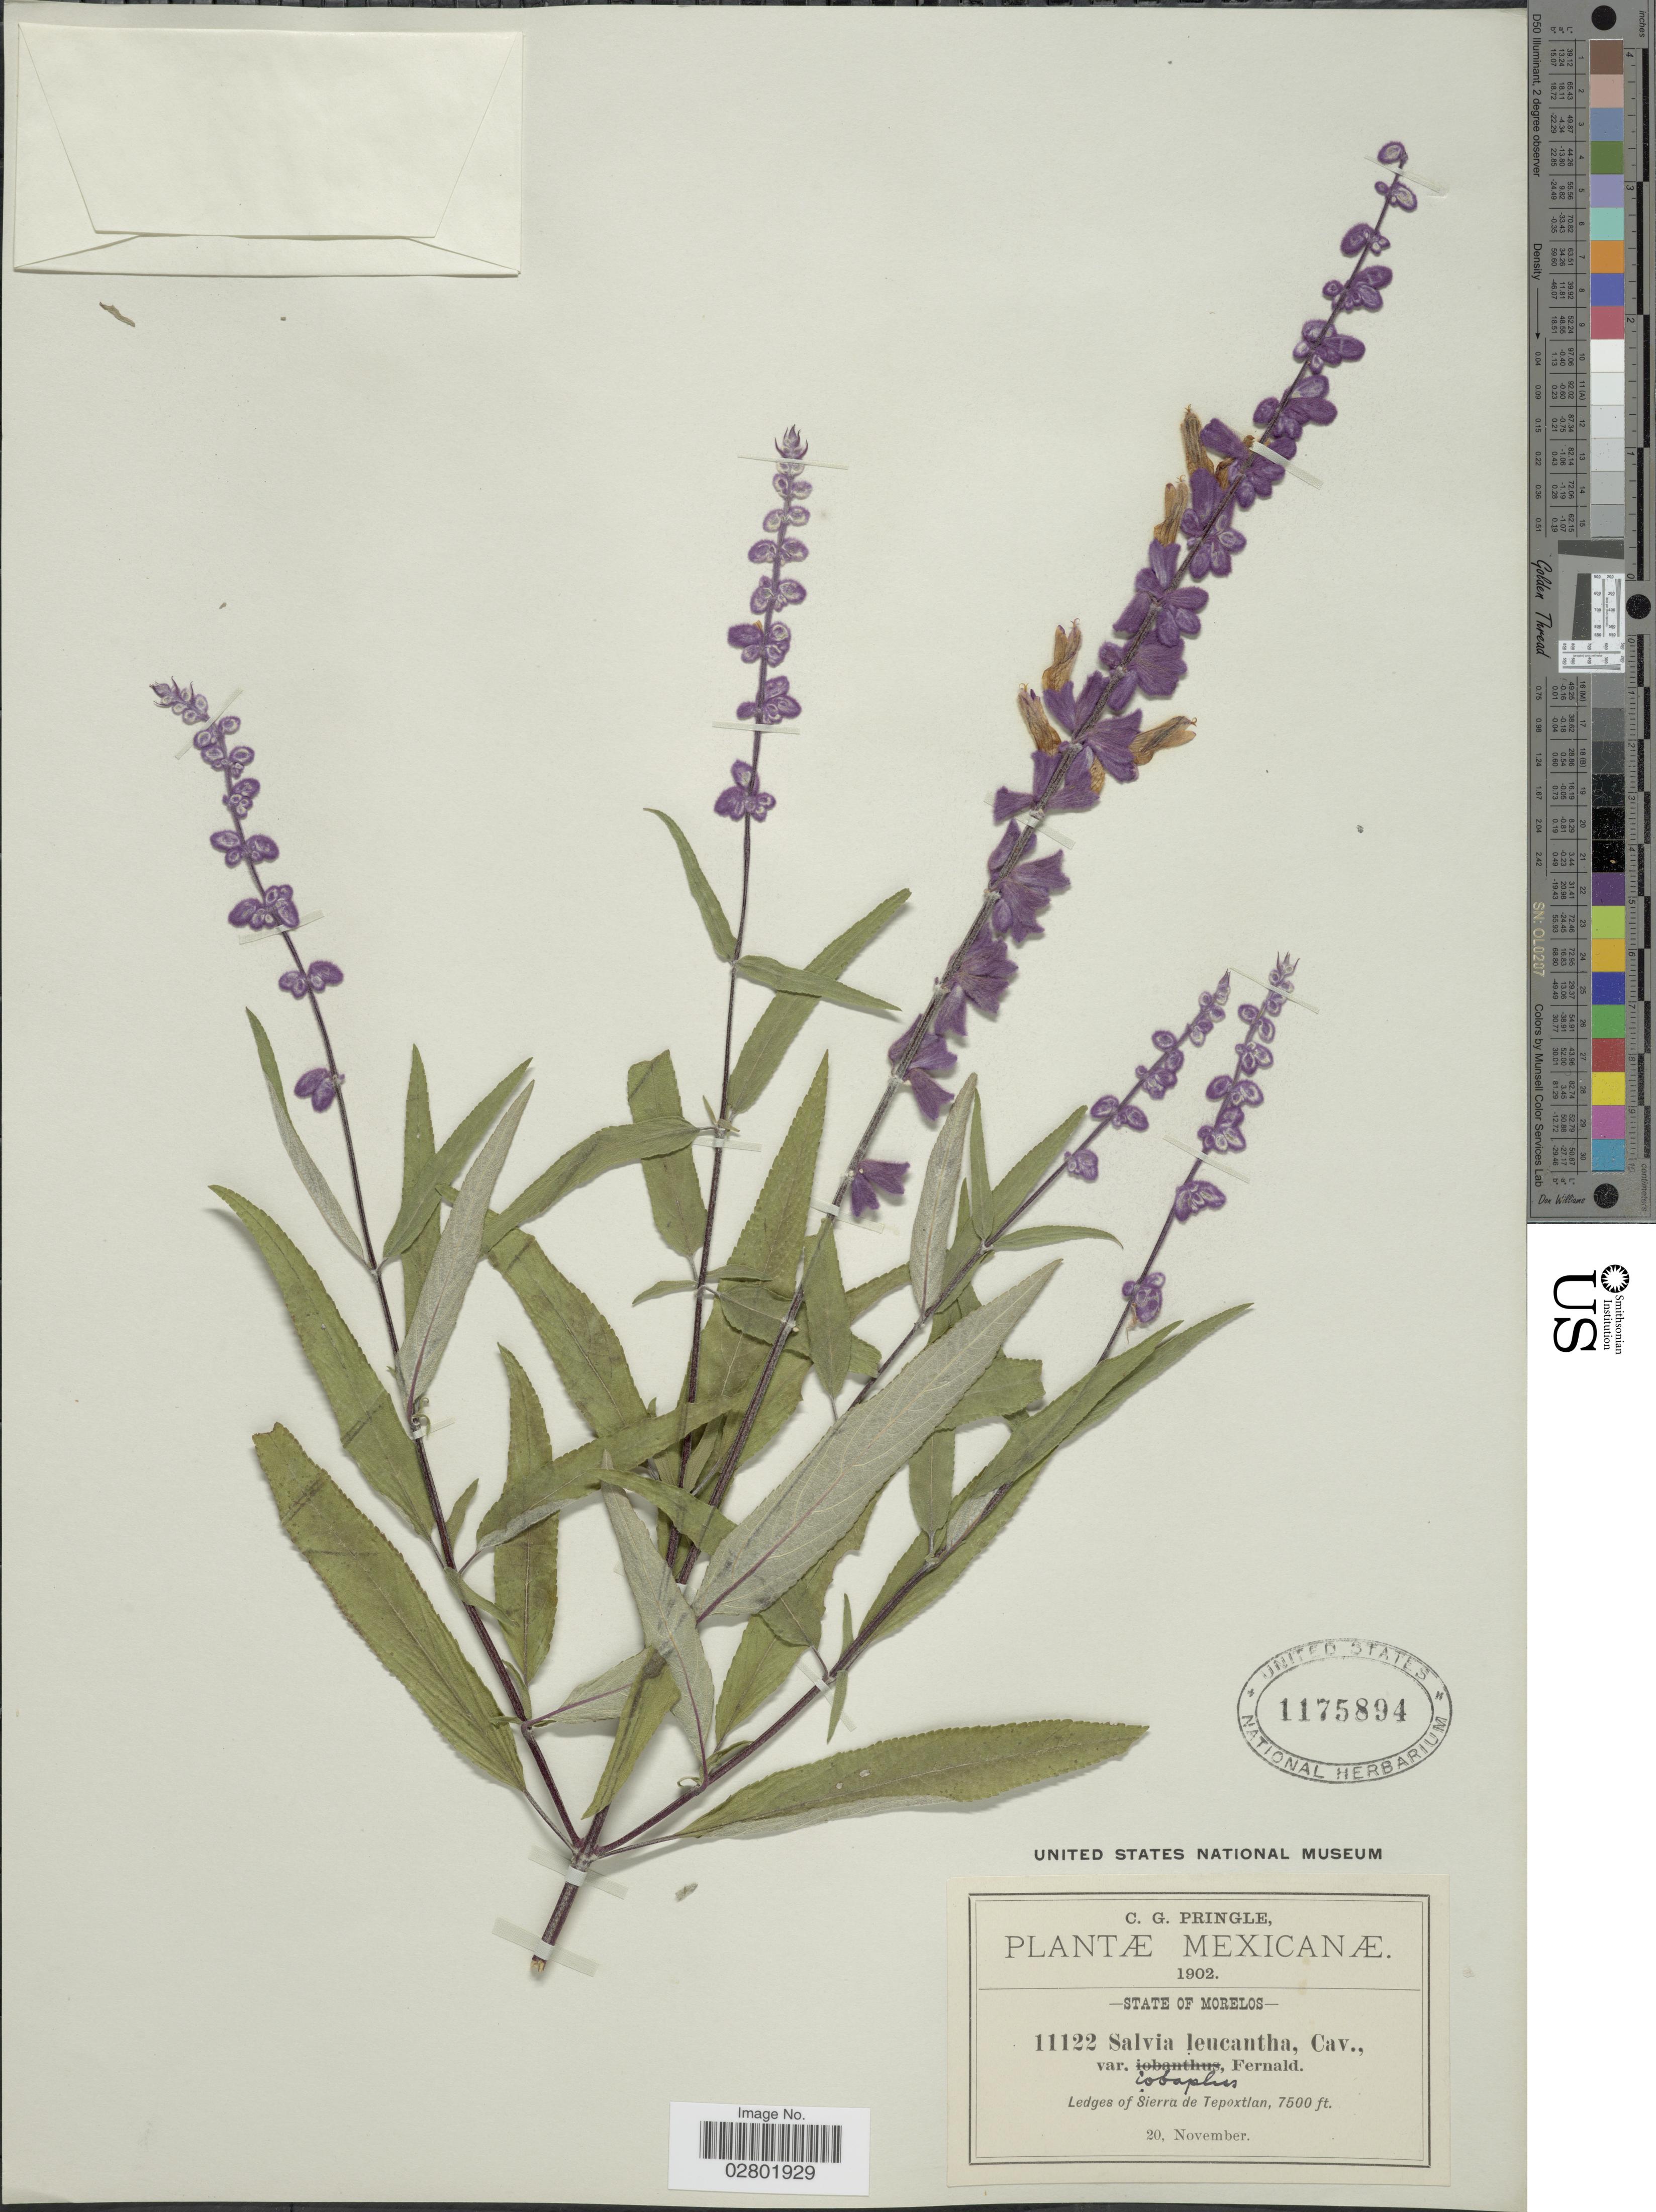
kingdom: Plantae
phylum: Tracheophyta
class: Magnoliopsida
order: Lamiales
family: Lamiaceae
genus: Salvia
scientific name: Salvia leucantha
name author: Cav.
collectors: C. G. Pringle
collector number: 11122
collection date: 1902-11-20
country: Mexico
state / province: Morelos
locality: Ledges of Sierra de Tepoxtlan.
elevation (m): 2286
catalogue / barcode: US 1175894